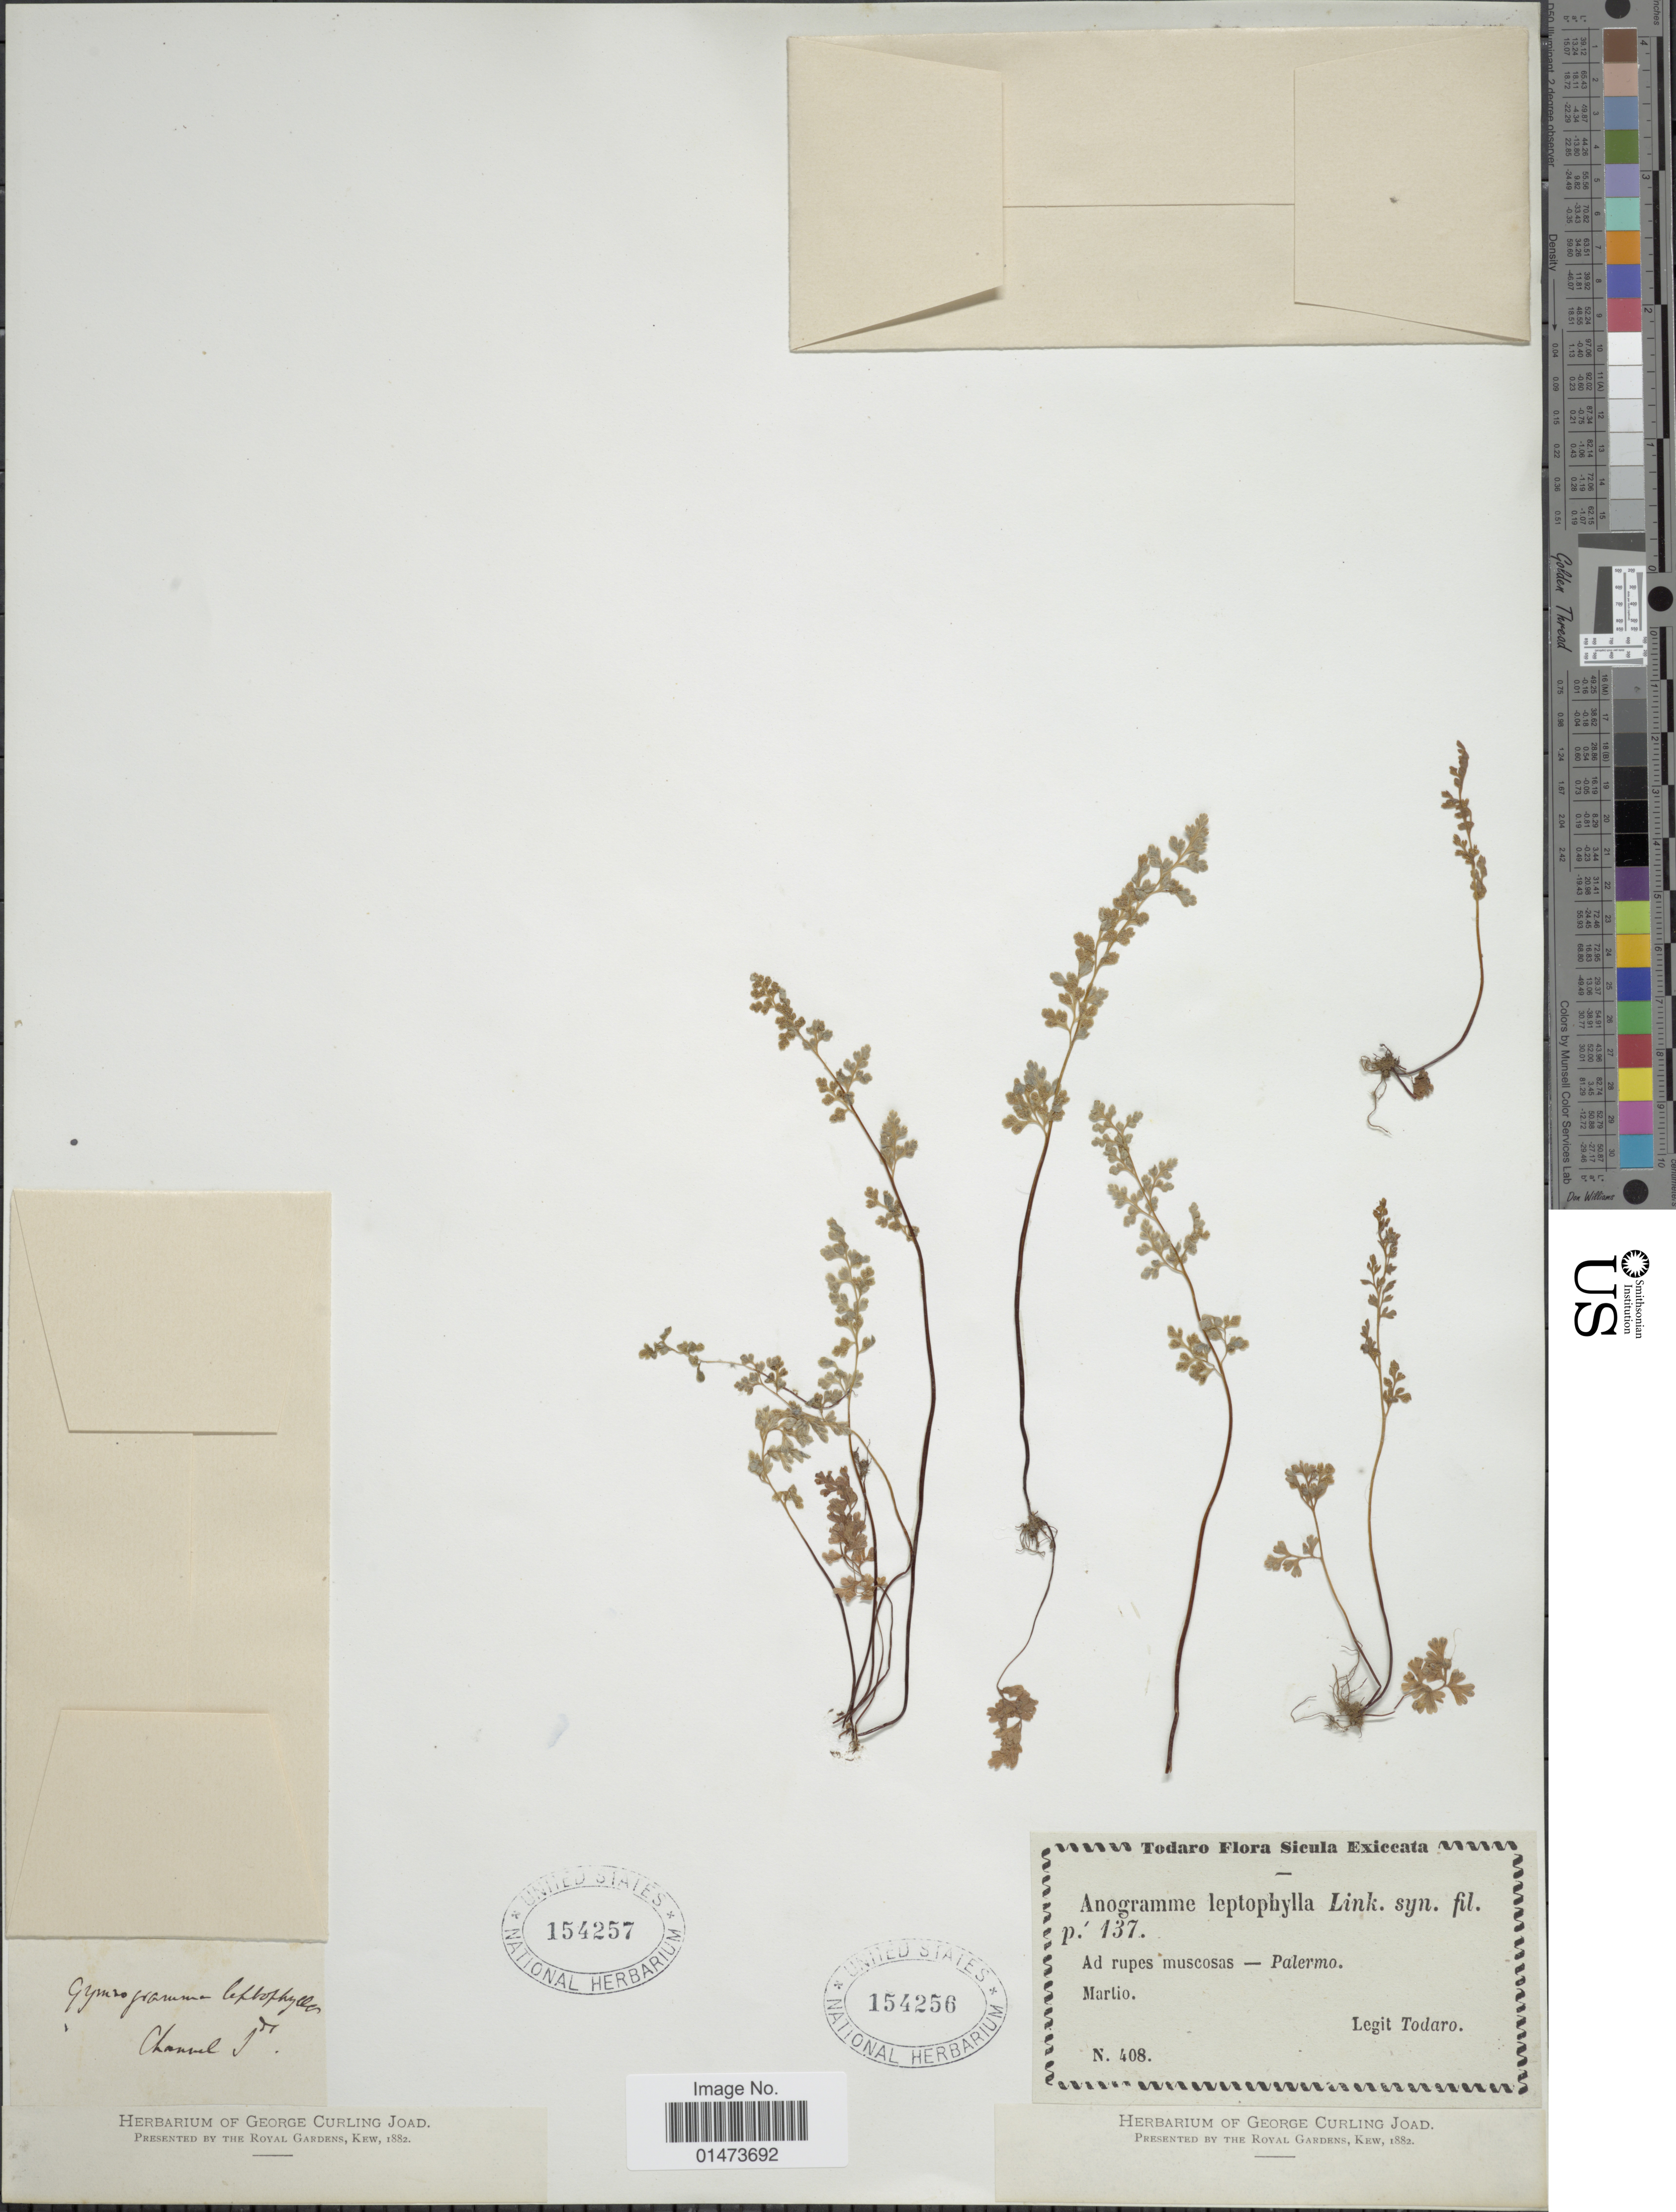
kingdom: Plantae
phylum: Tracheophyta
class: Polypodiopsida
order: Polypodiales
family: Pteridaceae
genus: Anogramma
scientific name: Anogramma leptophylla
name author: (L.) Link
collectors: Todaro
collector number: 408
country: Italy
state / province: Siciliana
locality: Sicula Exiccata, ad rupes muscosas-Palermo.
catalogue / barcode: US 154256